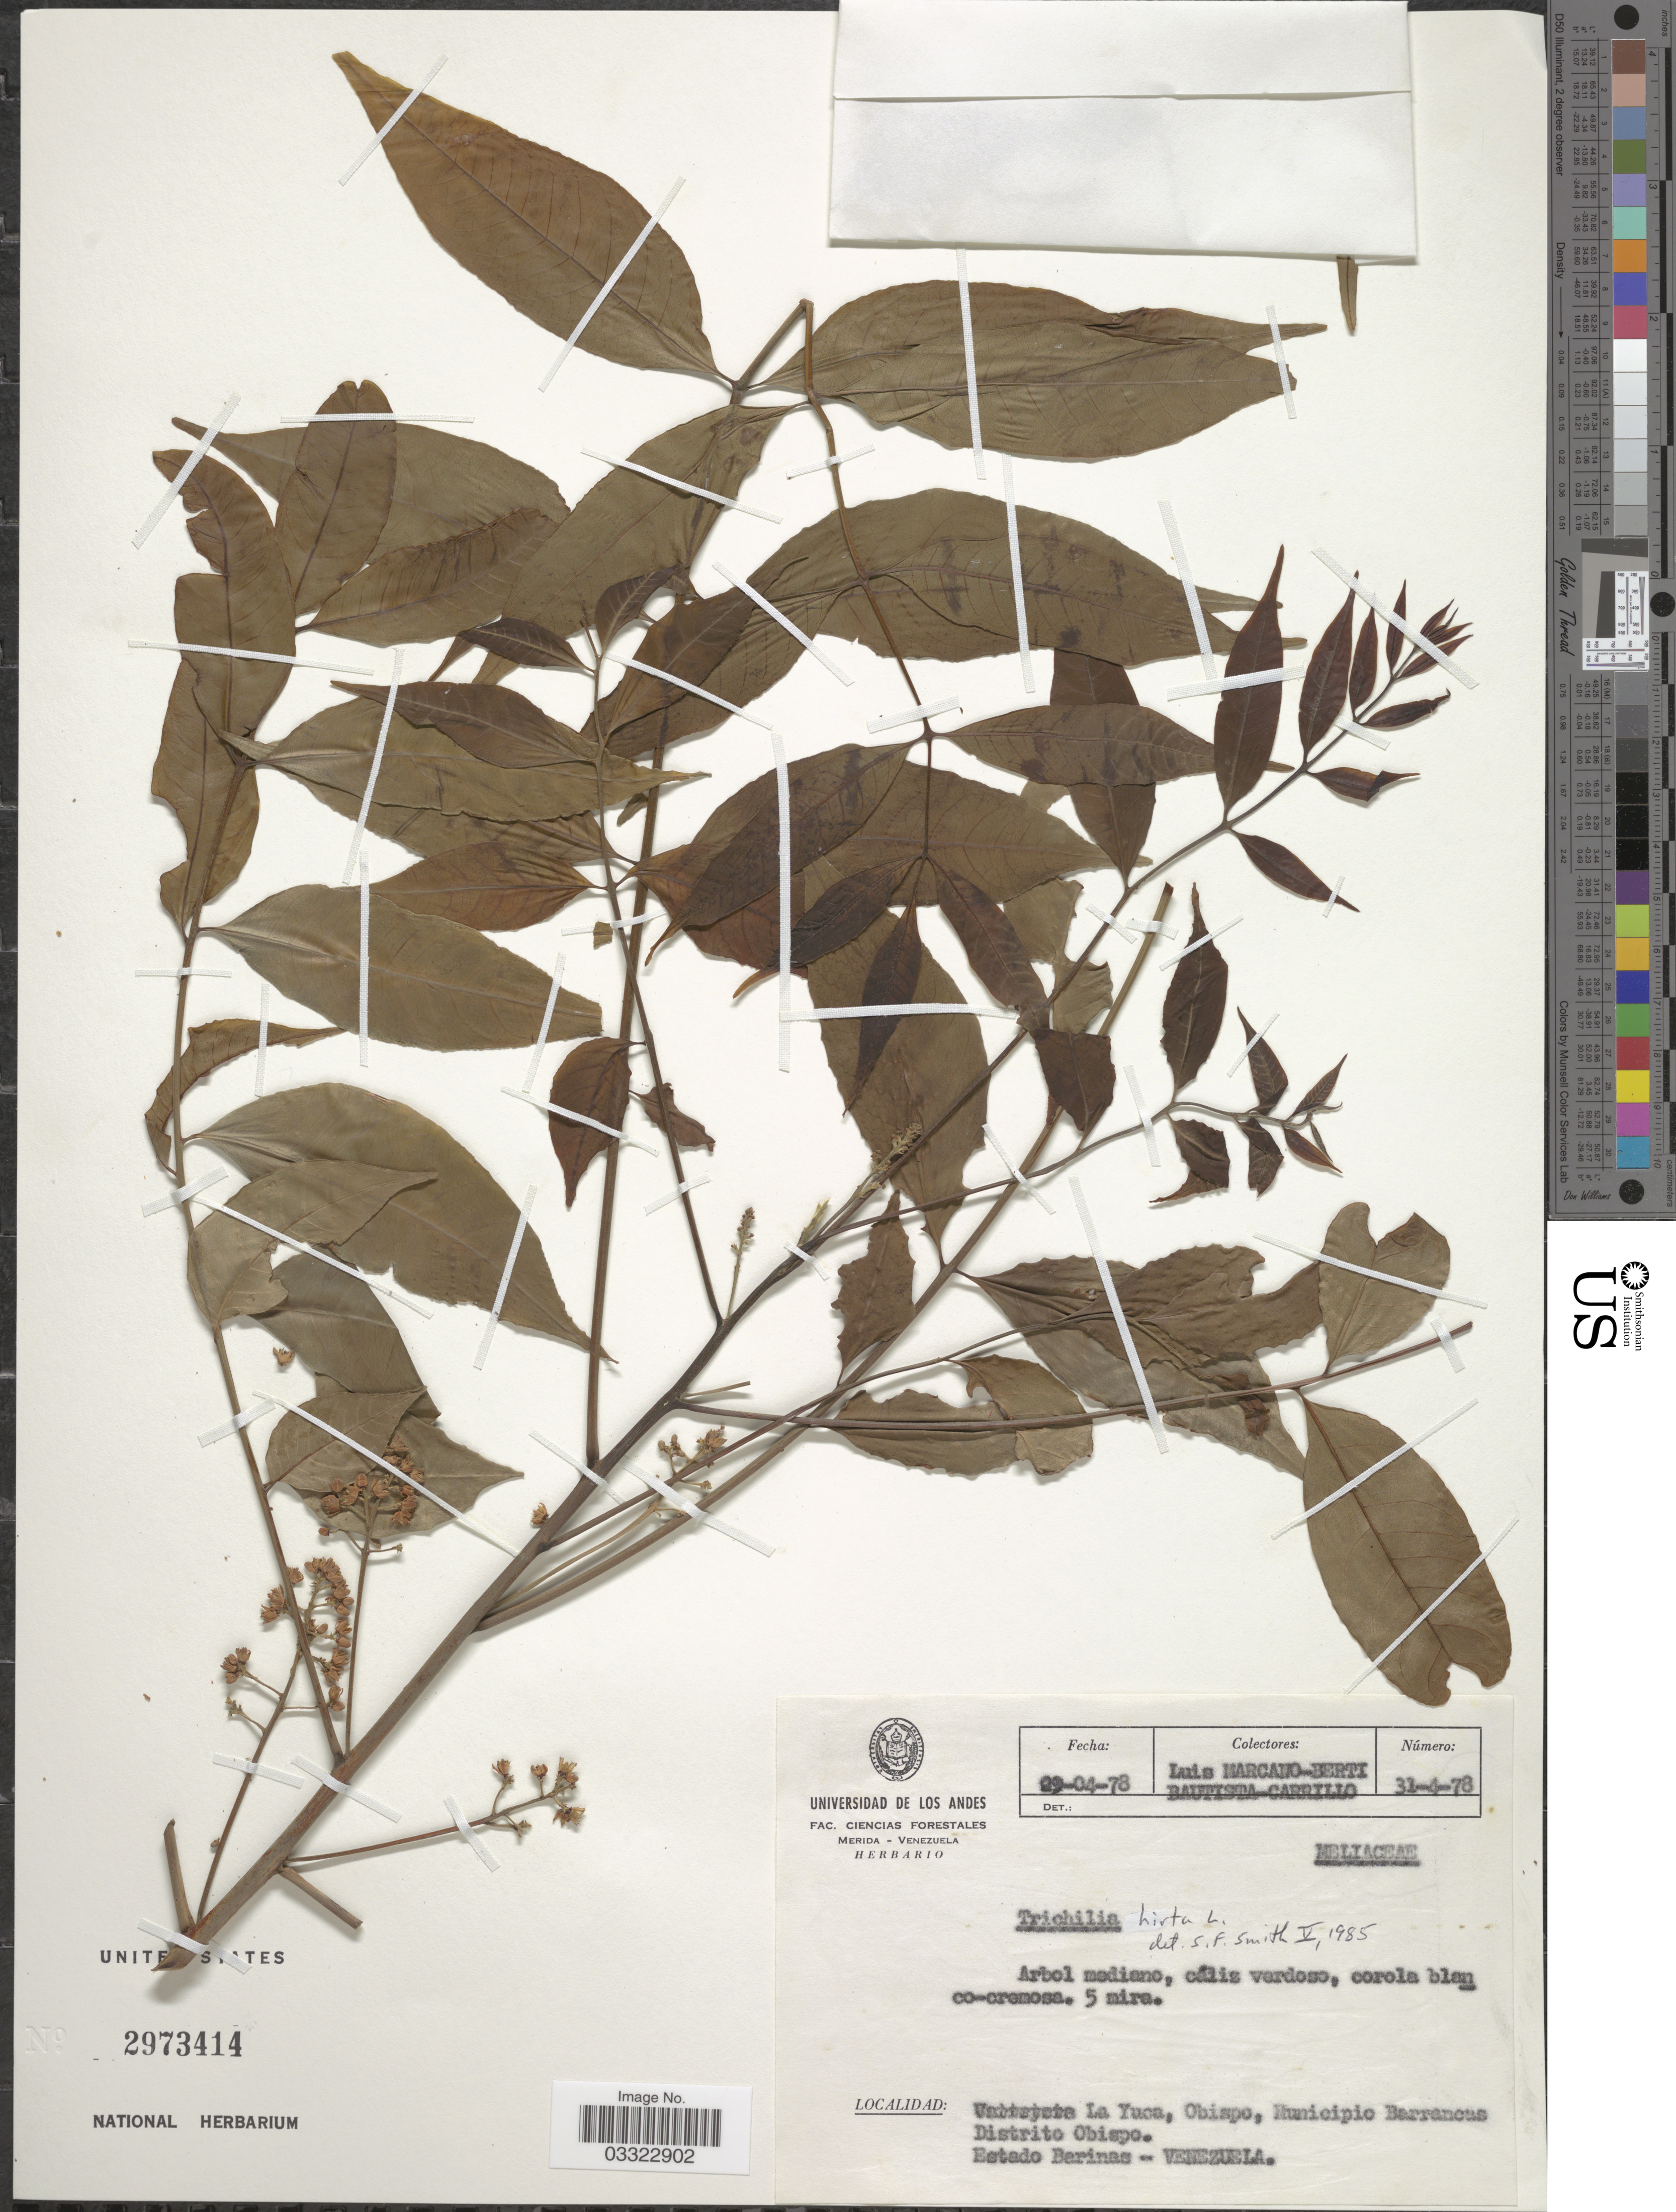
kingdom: Plantae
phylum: Tracheophyta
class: Magnoliopsida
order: Sapindales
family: Meliaceae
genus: Trichilia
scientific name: Trichilia hirta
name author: L.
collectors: L. Marcano-Berti & Bautista-Carrillo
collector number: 31-4-78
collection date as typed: Transcribed d/m/y: 29/4/78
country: Venezuela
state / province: Barinas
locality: La Yuca, Obispo, Municipio Barrincas. Distrito Obispo.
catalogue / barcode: US 2973414